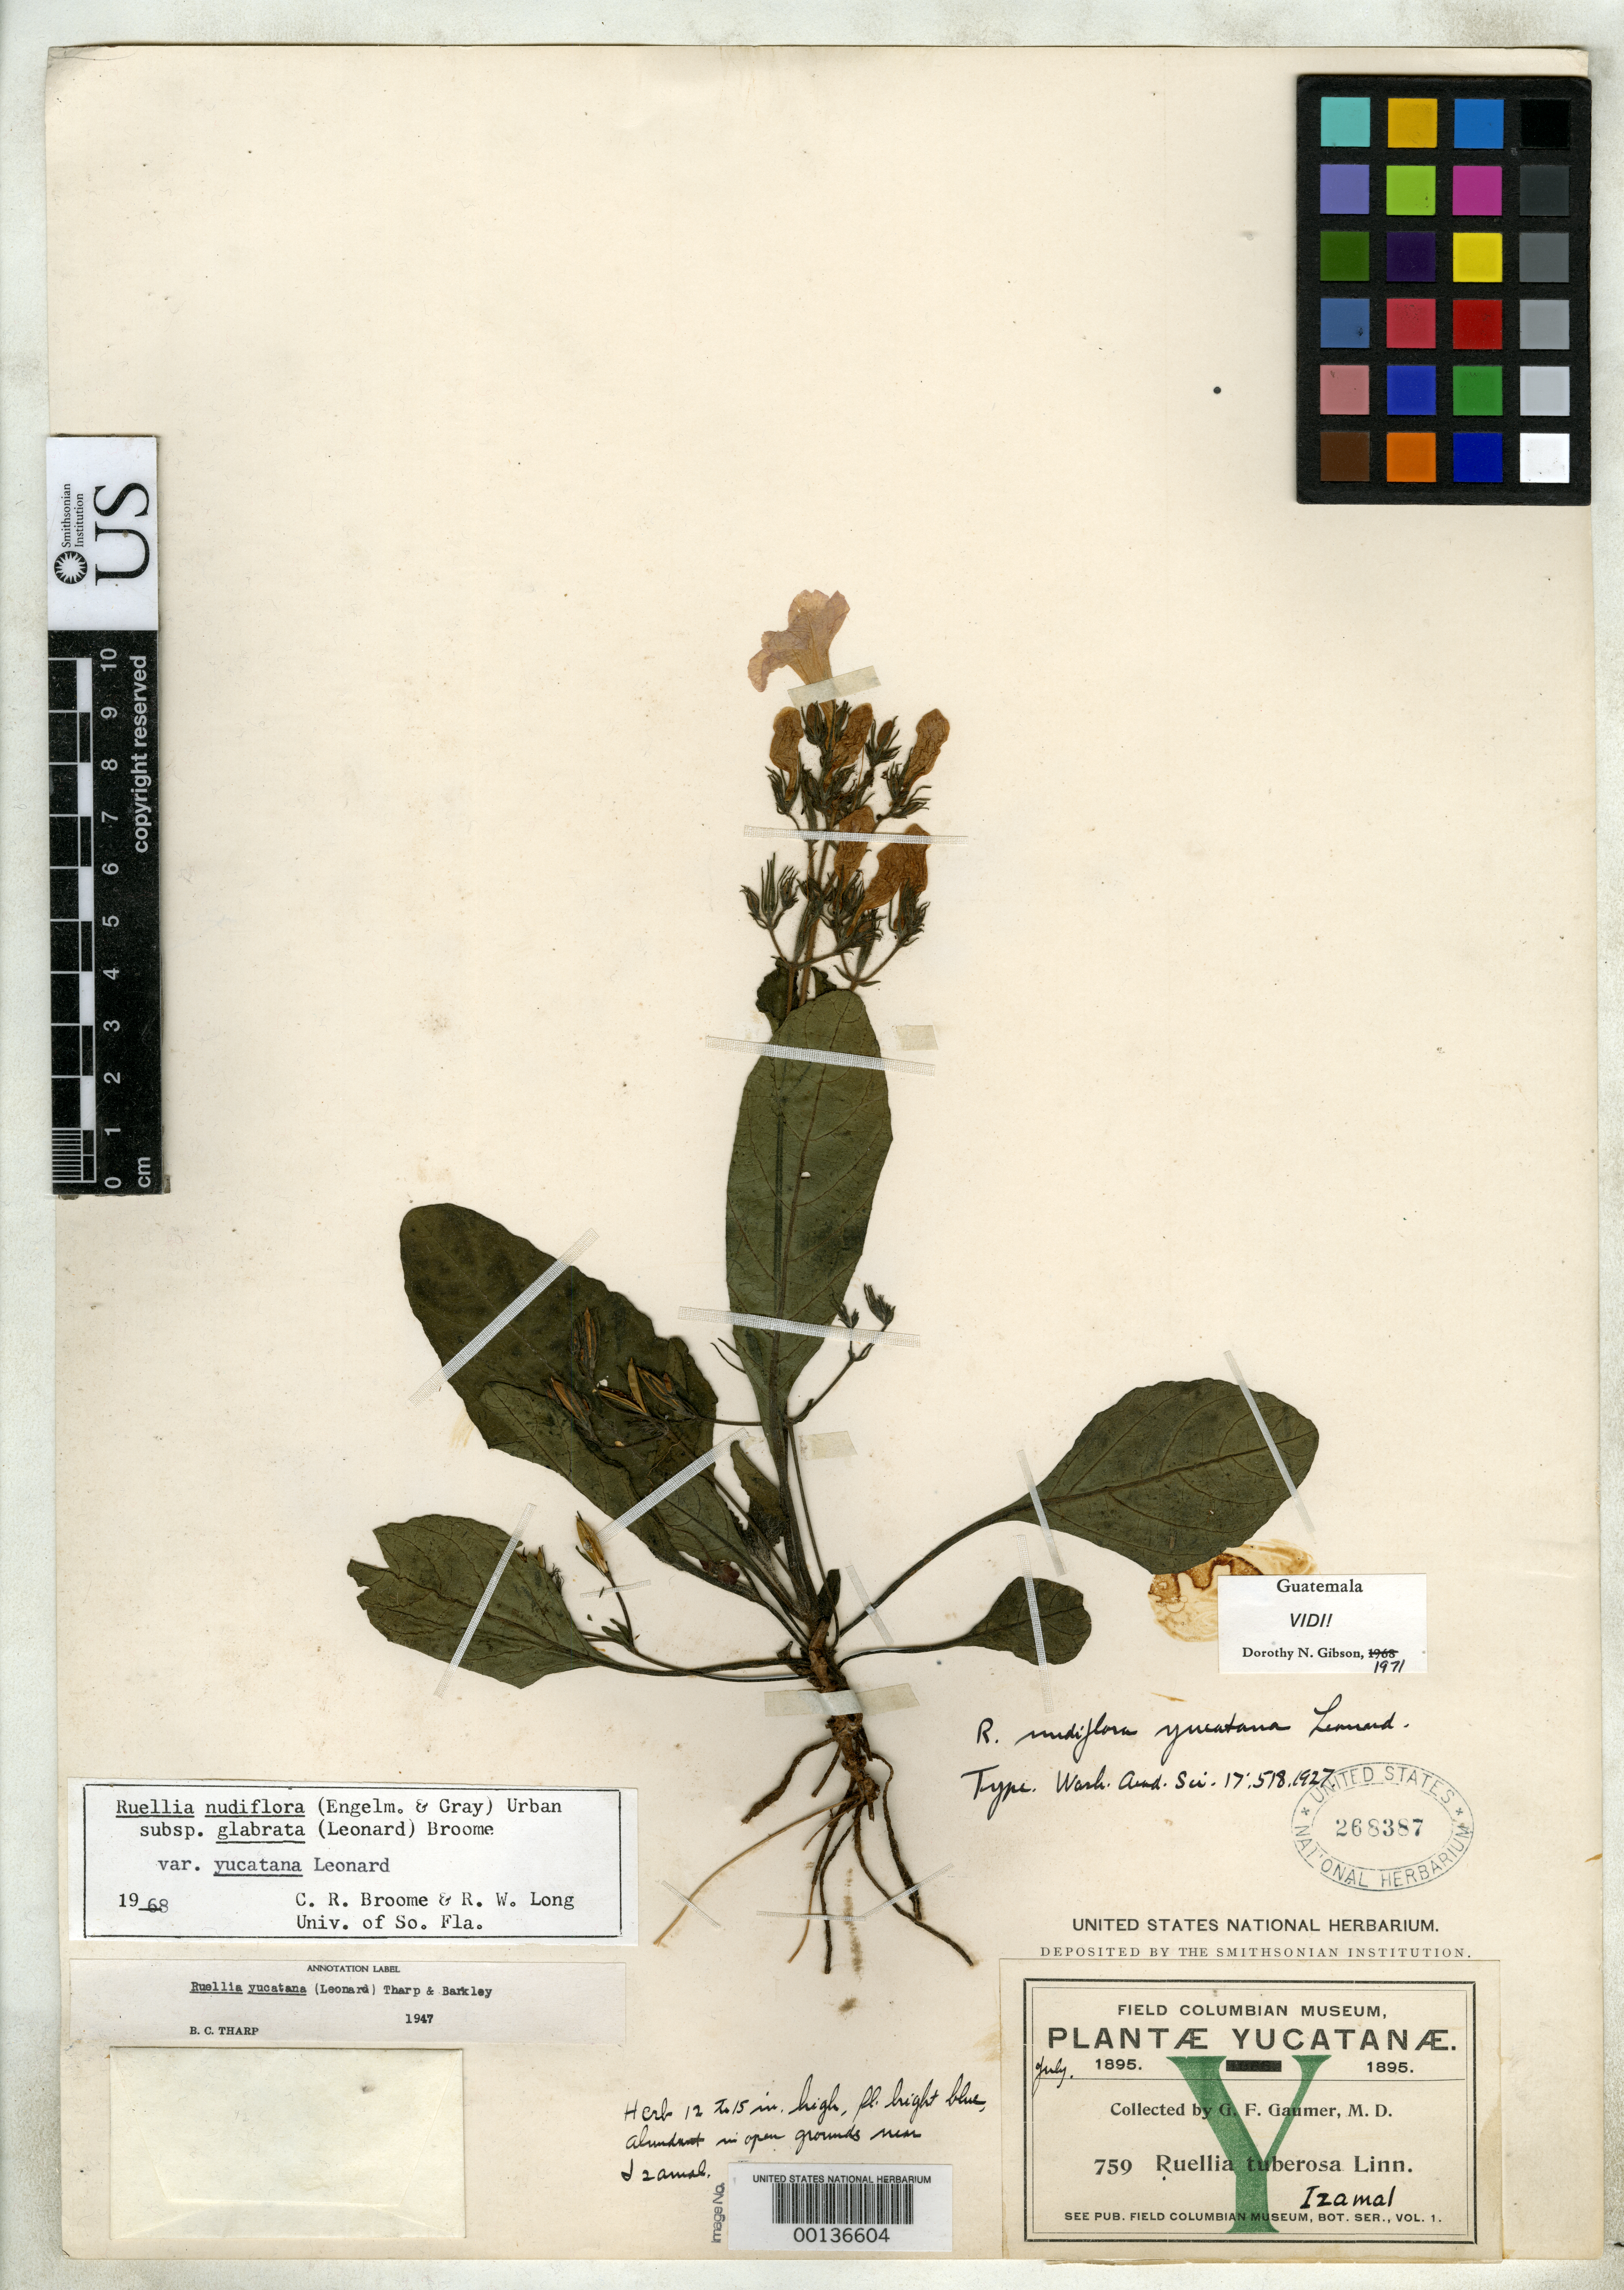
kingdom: Plantae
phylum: Tracheophyta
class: Magnoliopsida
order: Lamiales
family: Acanthaceae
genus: Ruellia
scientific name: Ruellia nudiflora var. yucatana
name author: Leonard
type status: Holotype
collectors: G. F. Gaumer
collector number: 759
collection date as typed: Jul 1895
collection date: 1895-07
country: Mexico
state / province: Yucatán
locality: Near Izamal.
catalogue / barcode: US 268387